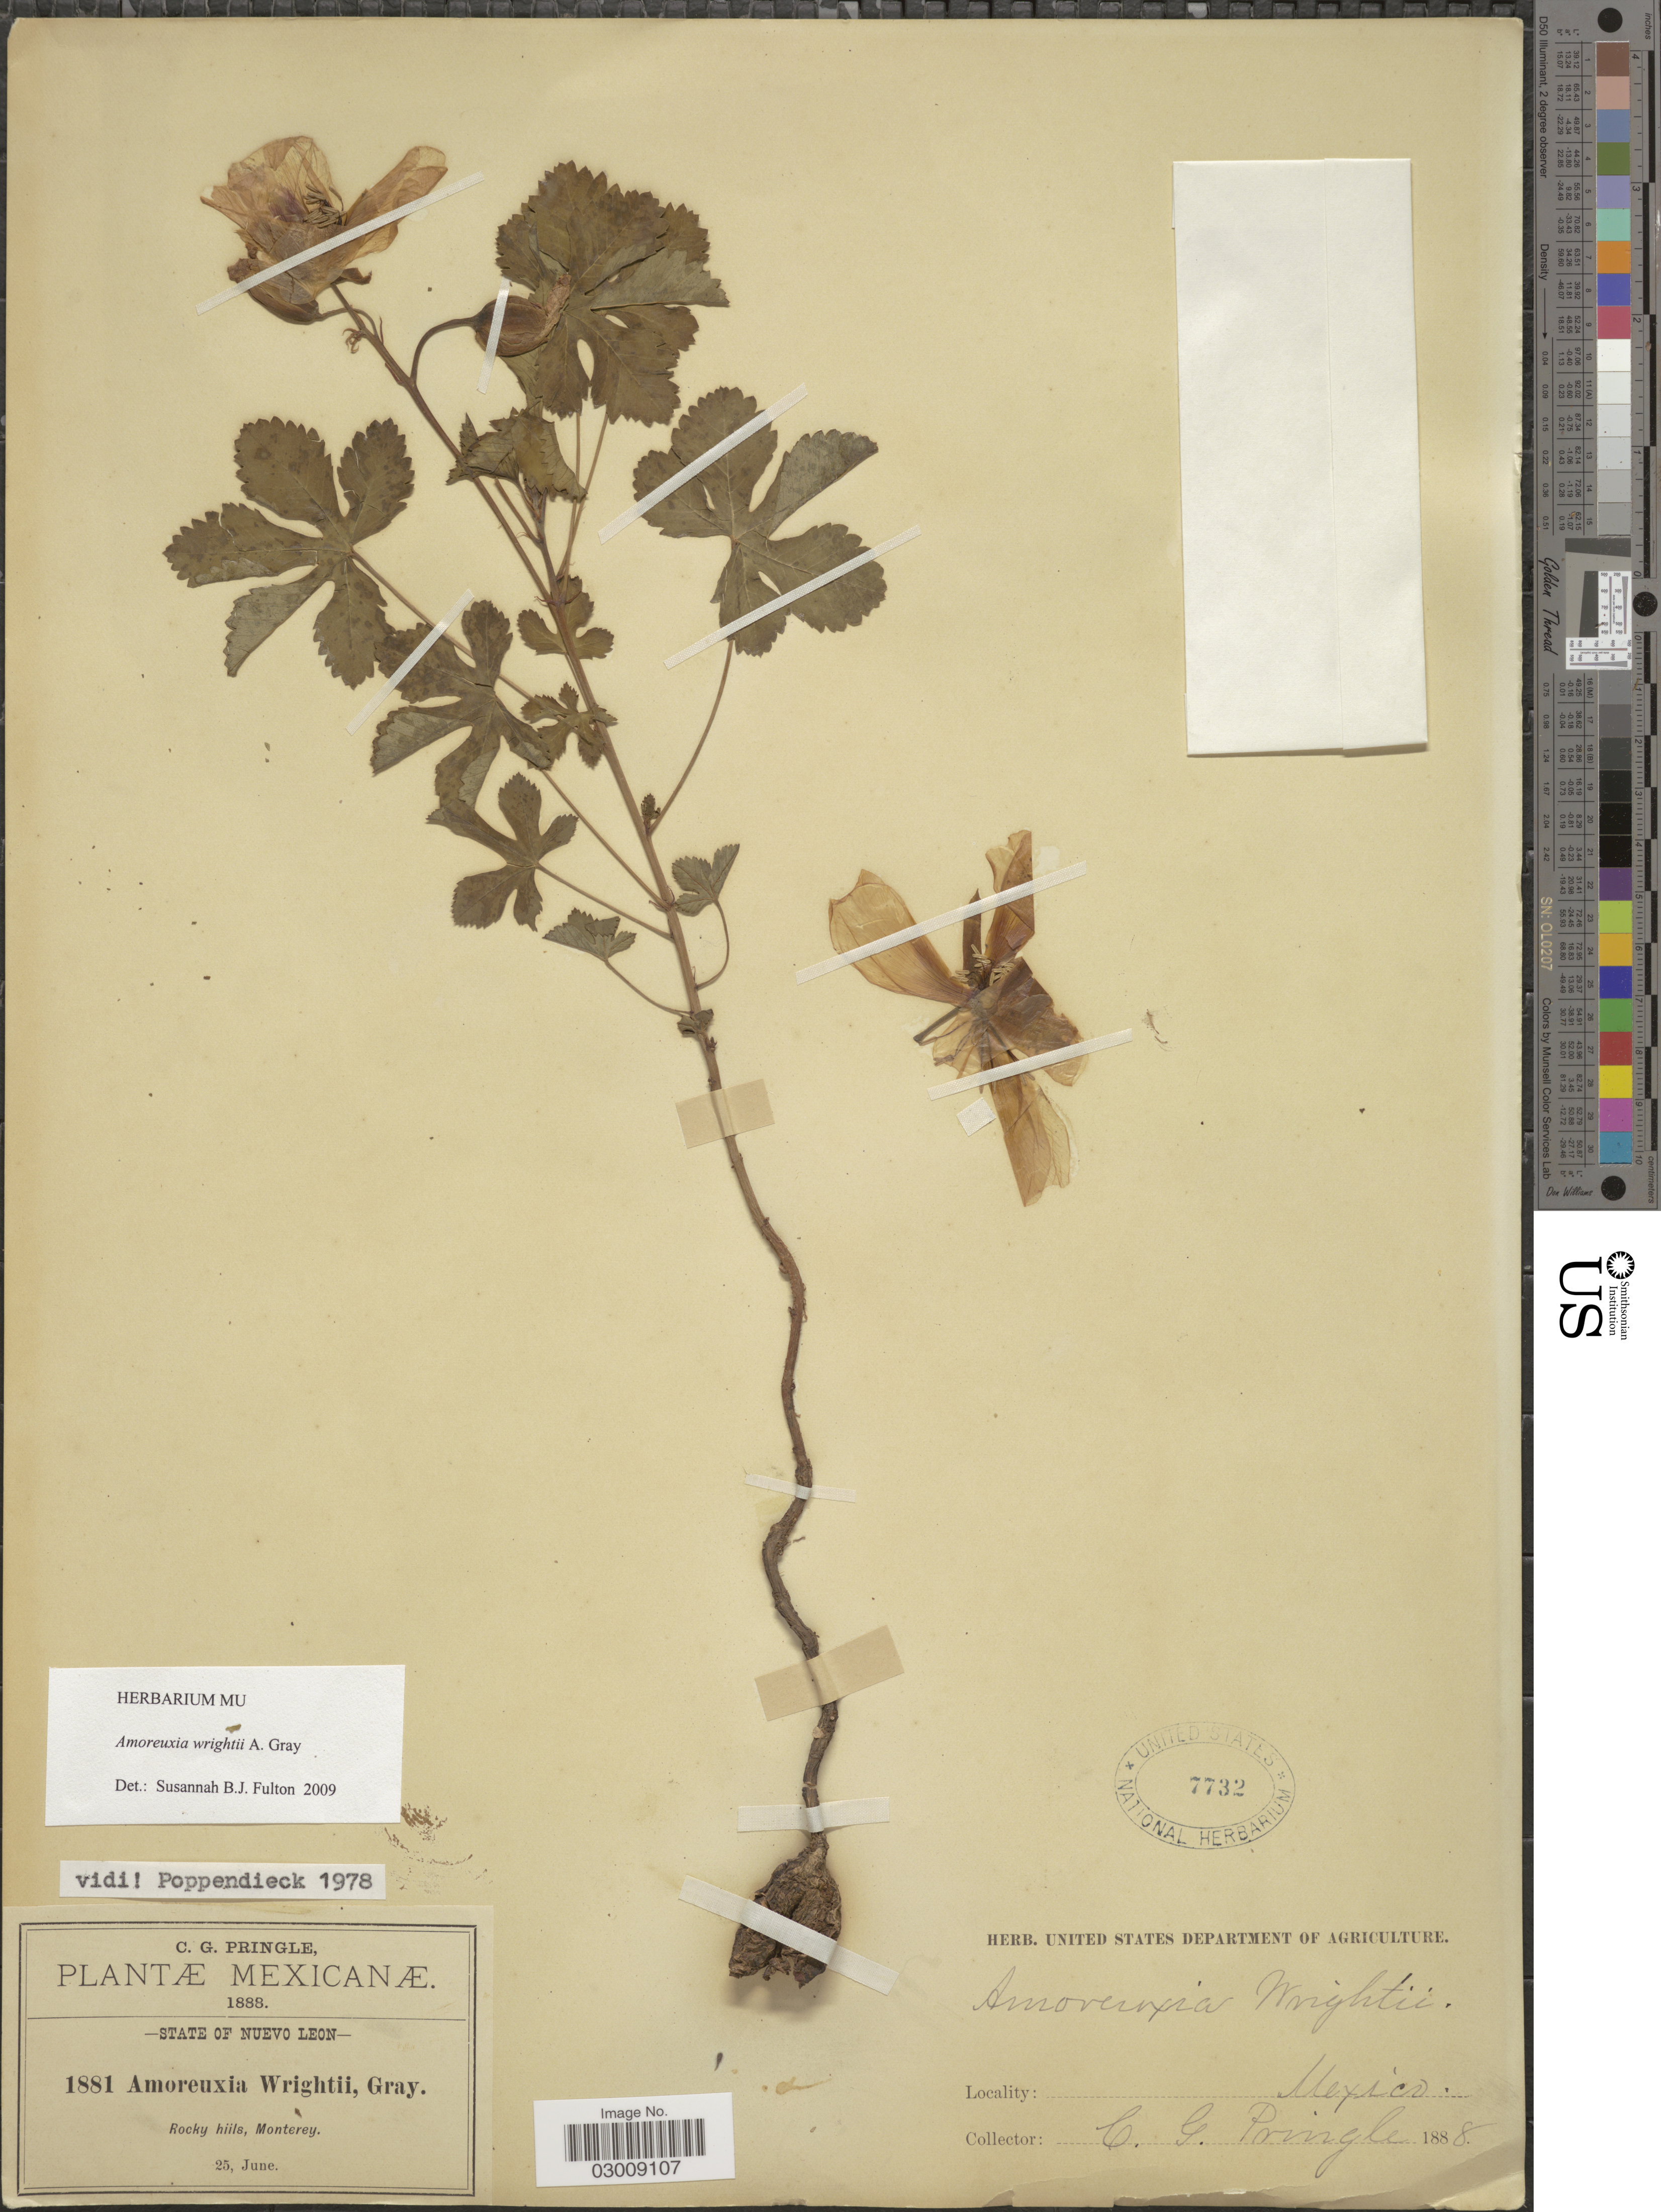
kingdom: Plantae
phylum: Tracheophyta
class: Magnoliopsida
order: Malvales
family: Cochlospermaceae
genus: Amoreuxia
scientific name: Amoreuxia wrightii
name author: A. Gray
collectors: C. G. Pringle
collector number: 1881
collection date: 1888-06-25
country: Mexico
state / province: Nuevo León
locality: Monterey.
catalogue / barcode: US 7732